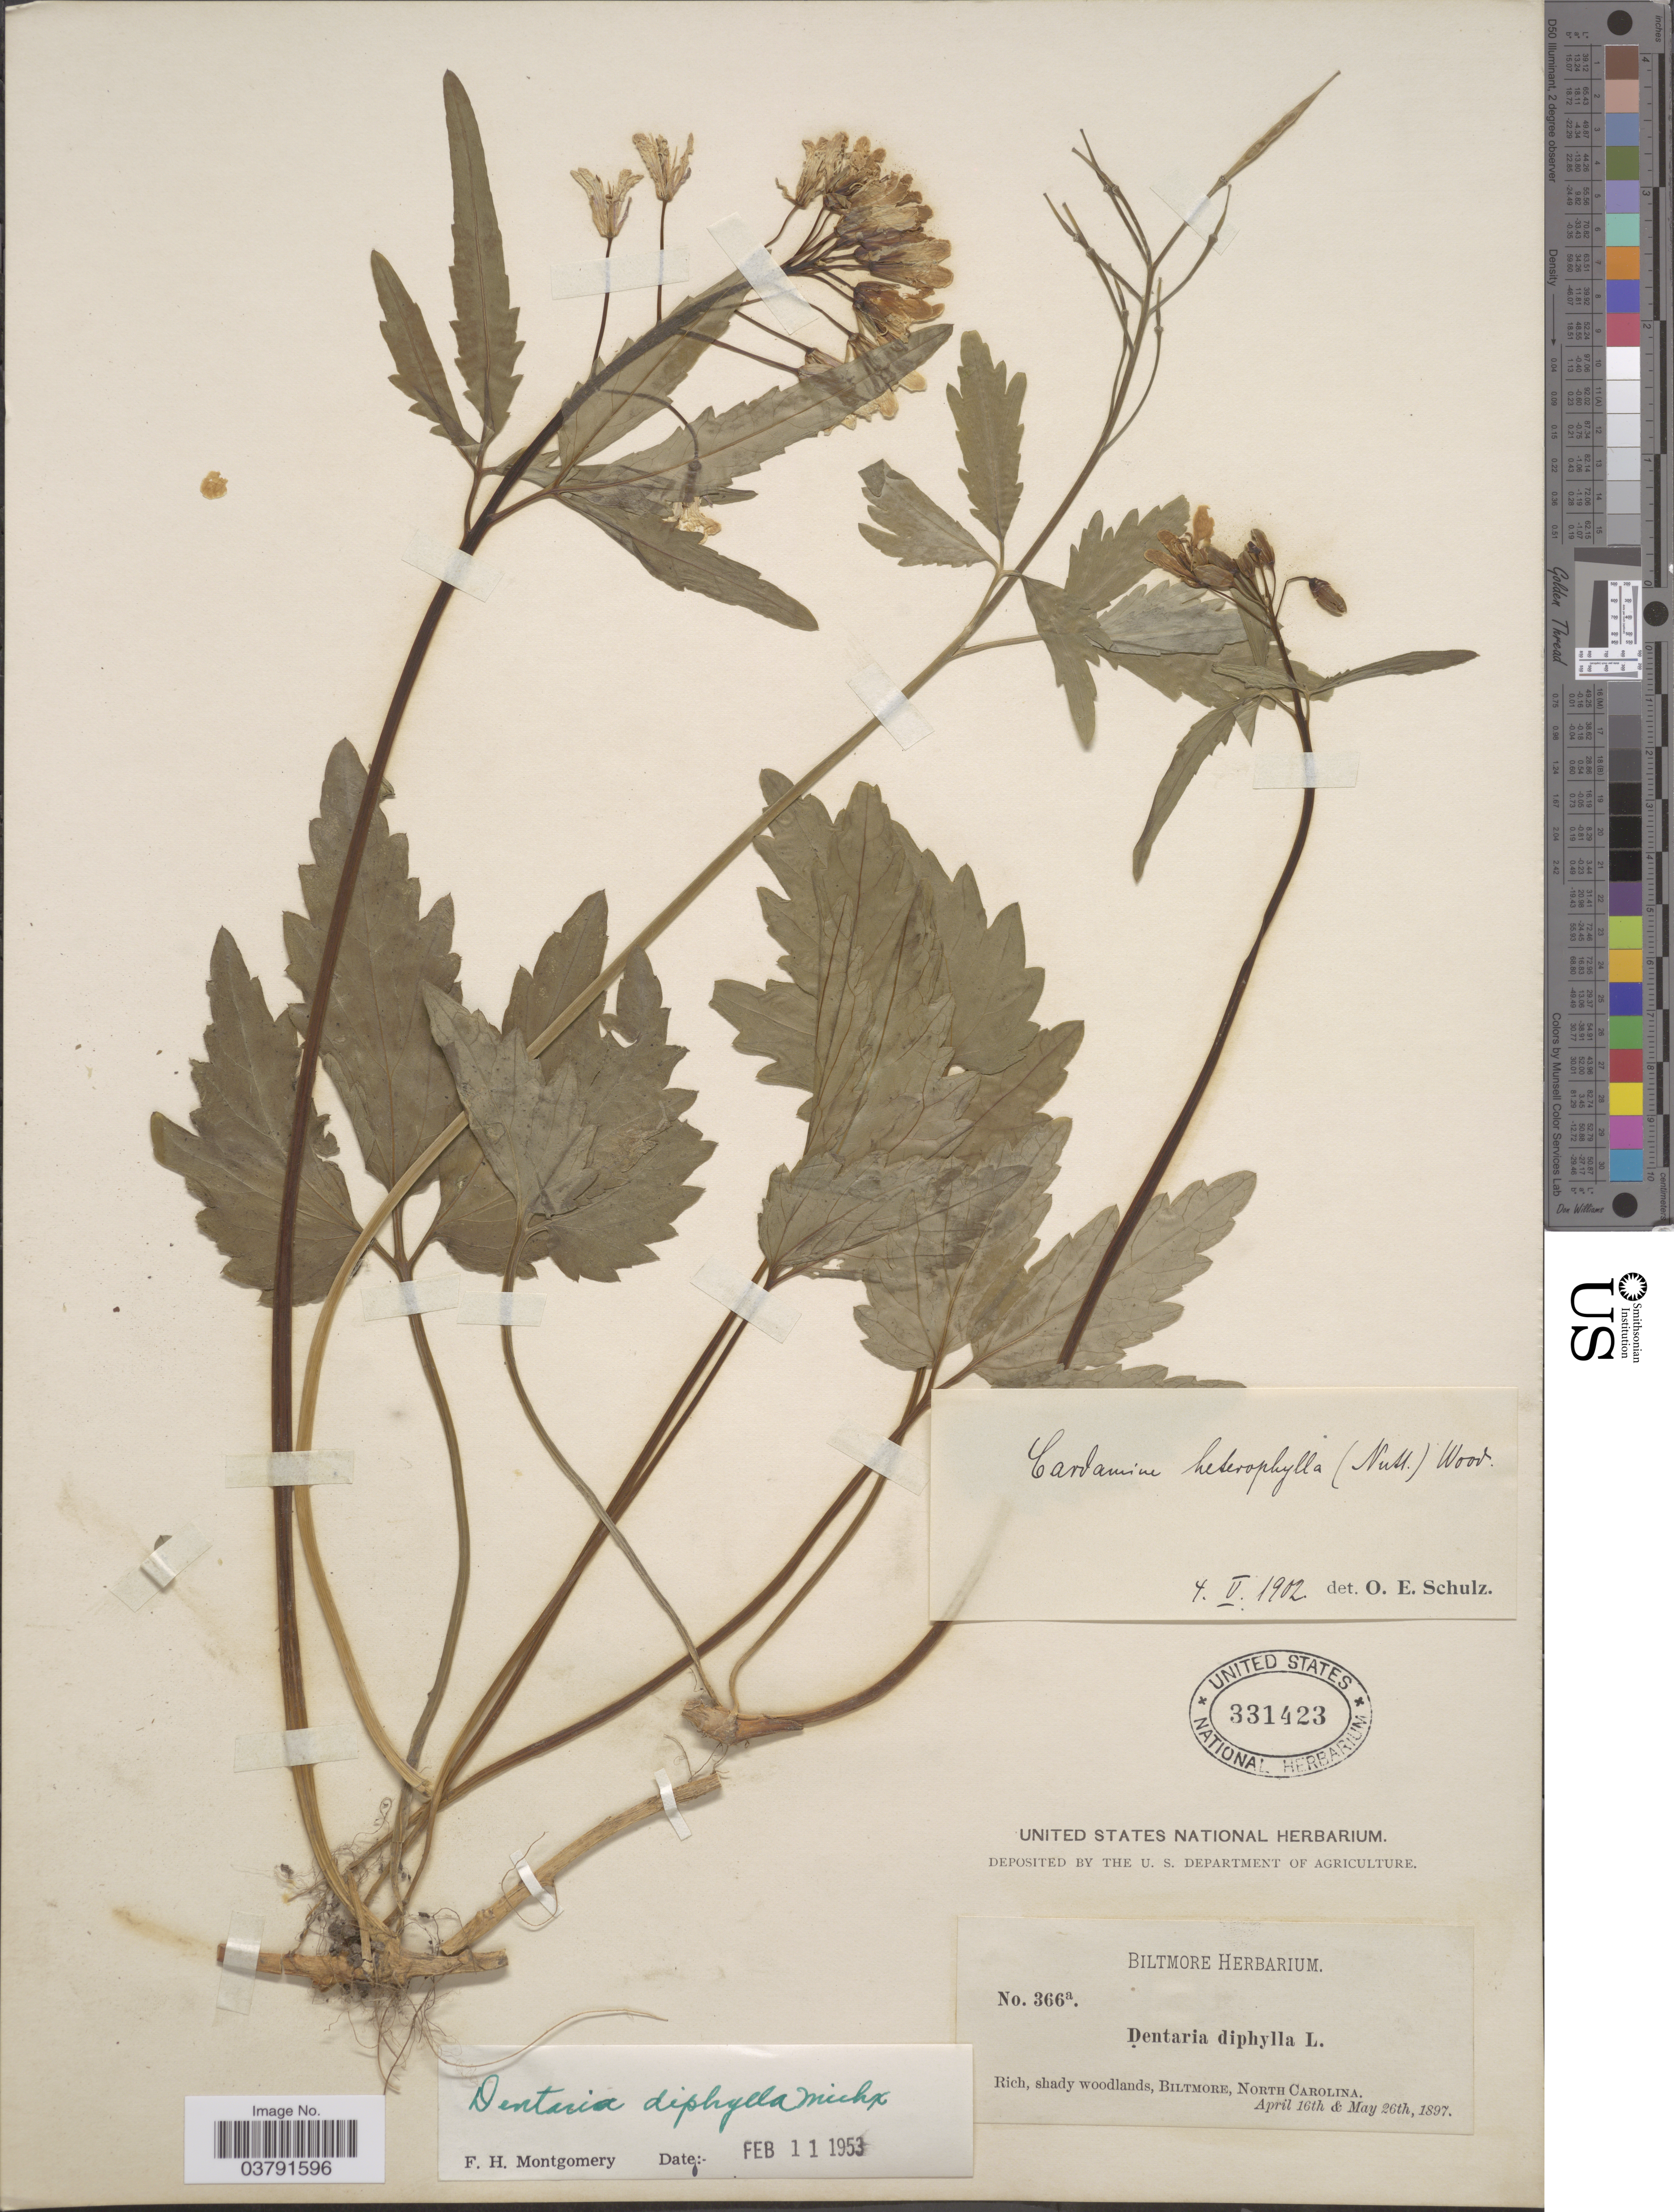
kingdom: Plantae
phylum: Tracheophyta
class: Magnoliopsida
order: Brassicales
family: Brassicaceae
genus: Dentaria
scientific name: Dentaria diphylla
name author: Michx.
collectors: ex herb. Biltmore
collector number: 366a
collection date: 1897-04-16/1897-05-26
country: United States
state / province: North Carolina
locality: Biltmore.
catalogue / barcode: US 331423